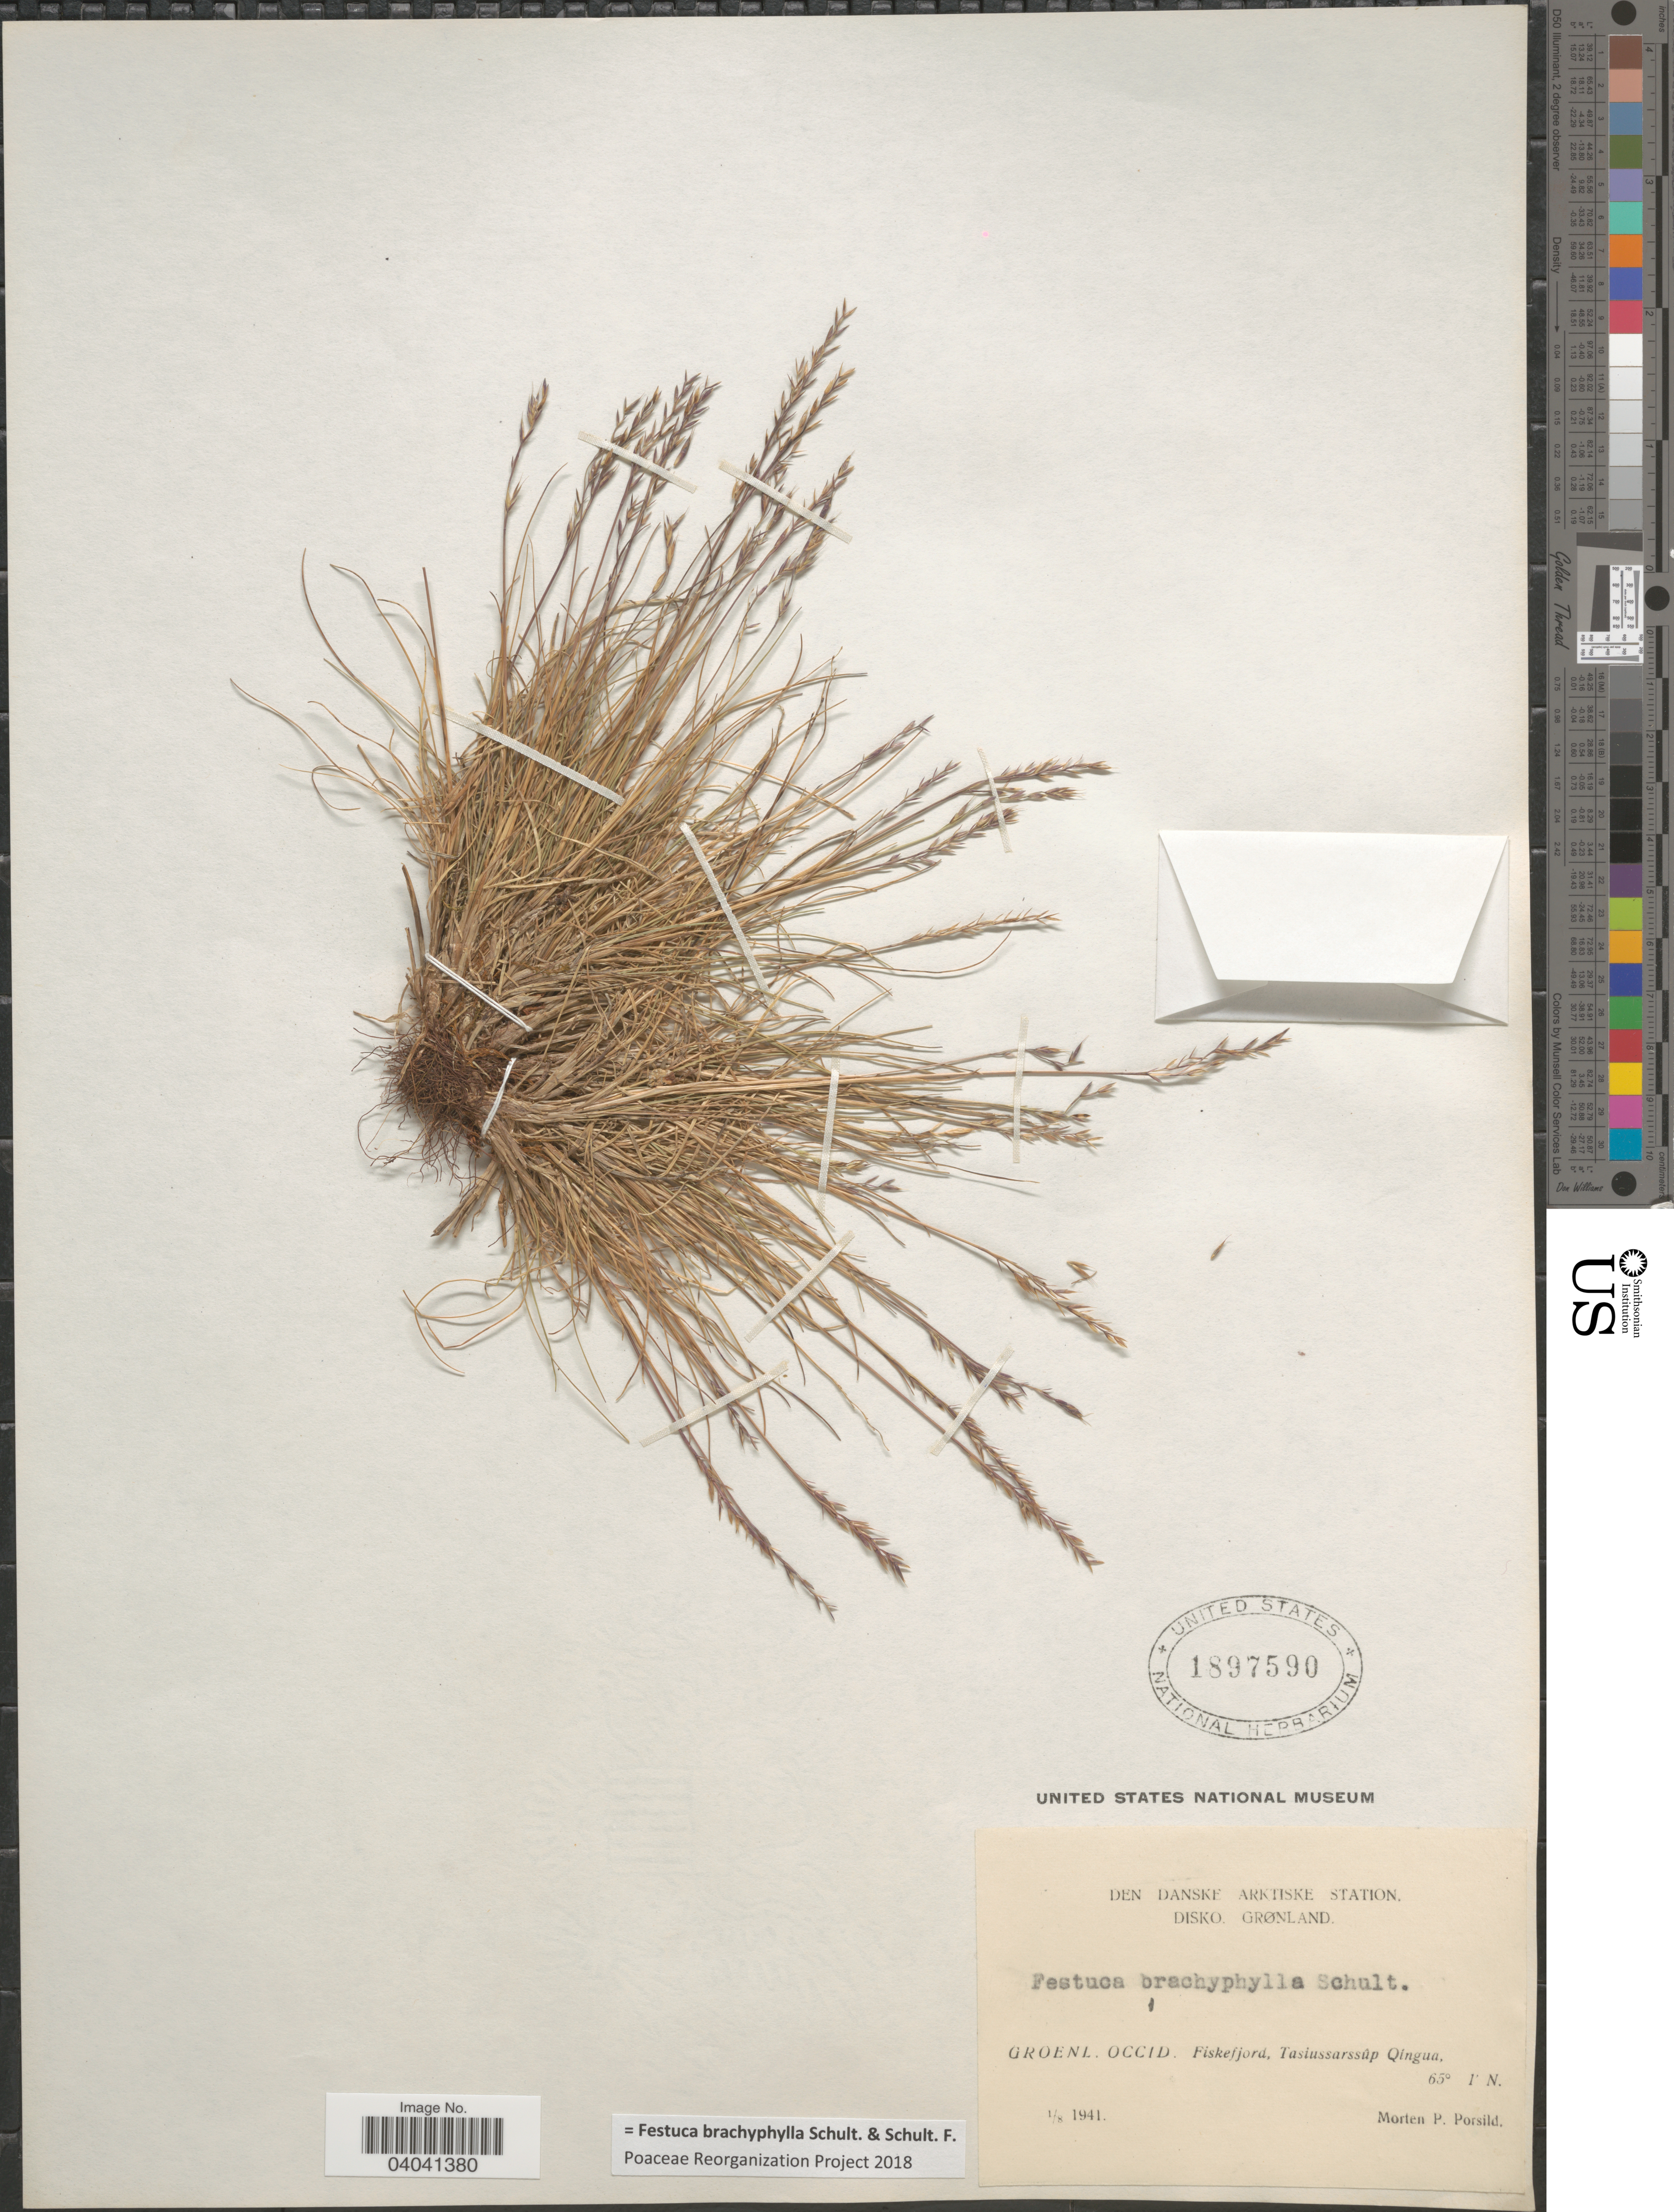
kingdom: Plantae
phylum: Tracheophyta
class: Liliopsida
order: Poales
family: Poaceae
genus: Festuca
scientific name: Festuca brachyphylla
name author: Schult. & Schult. f.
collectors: M. P. Porsild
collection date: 1941-08-01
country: Greenland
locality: Den Danske Arktiske Station, Disko. Grønland. Groenl. Occid. Fiskefjord, Taslussarssûp Qingua.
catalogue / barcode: US 1897590